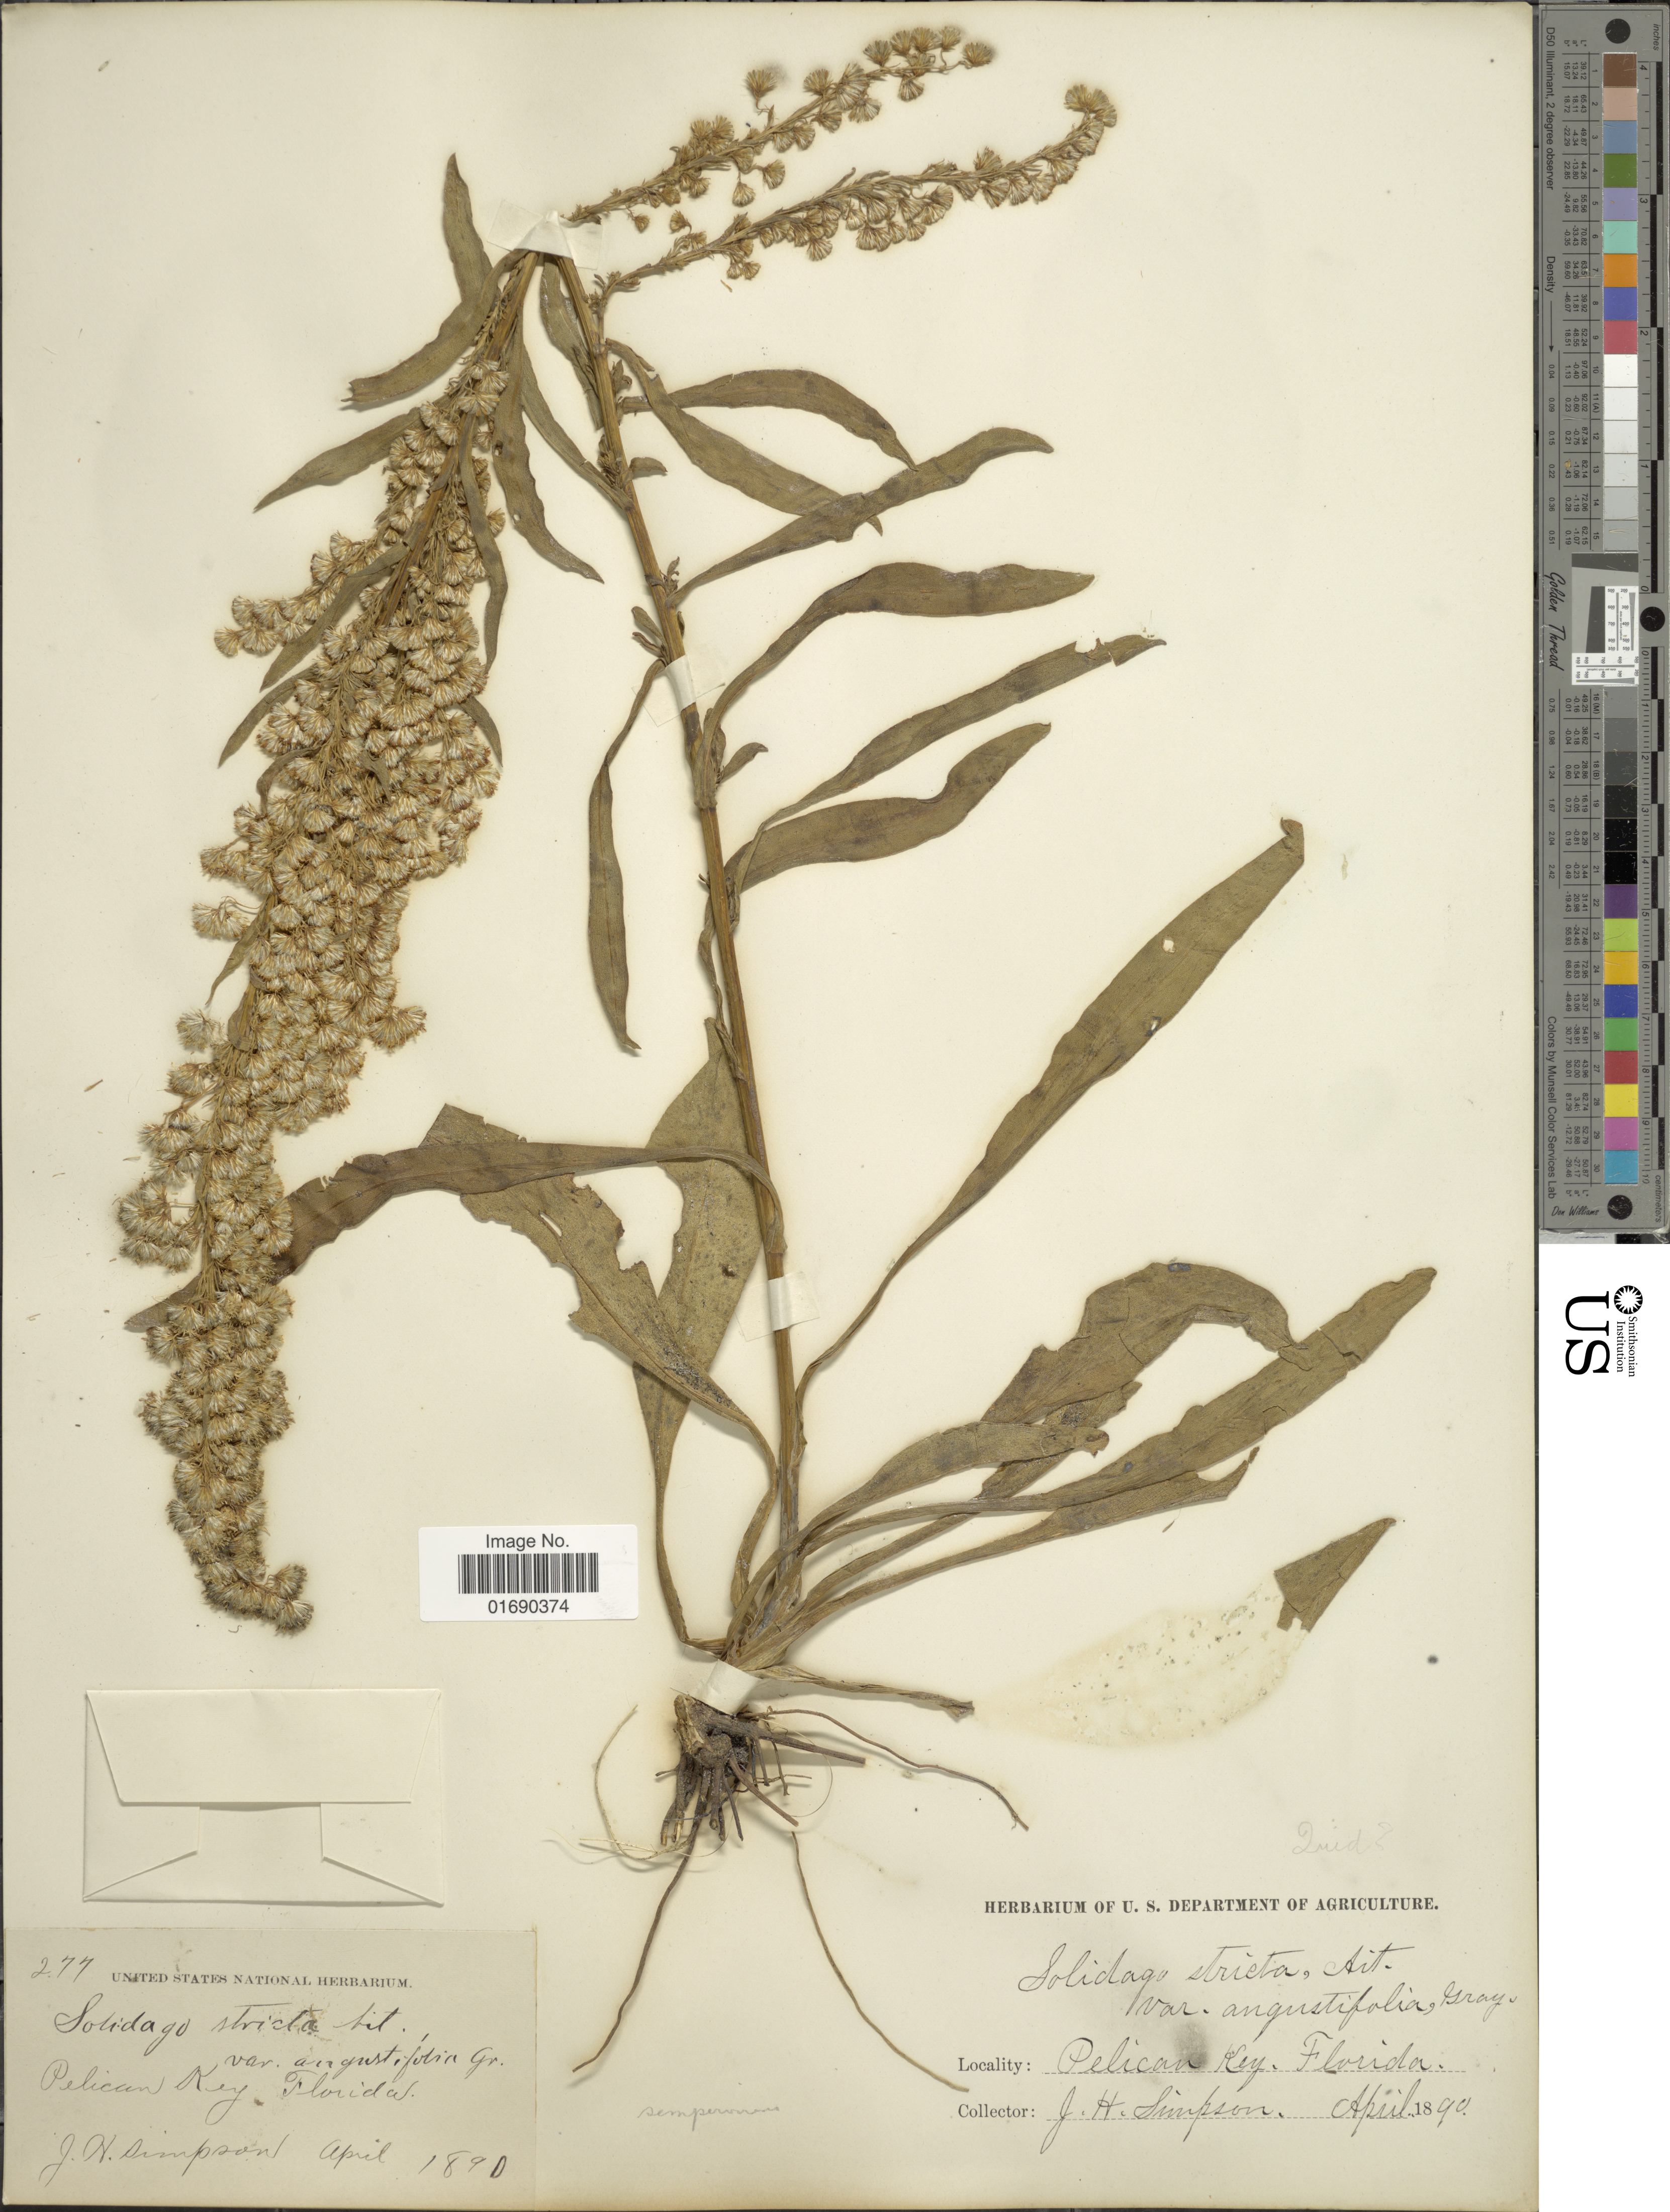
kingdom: Plantae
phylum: Tracheophyta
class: Magnoliopsida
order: Asterales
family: Asteraceae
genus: Solidago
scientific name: Solidago sempervirens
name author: L.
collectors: J. H. Simpson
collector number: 277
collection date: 1890-04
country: United States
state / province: Florida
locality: Pelican Key